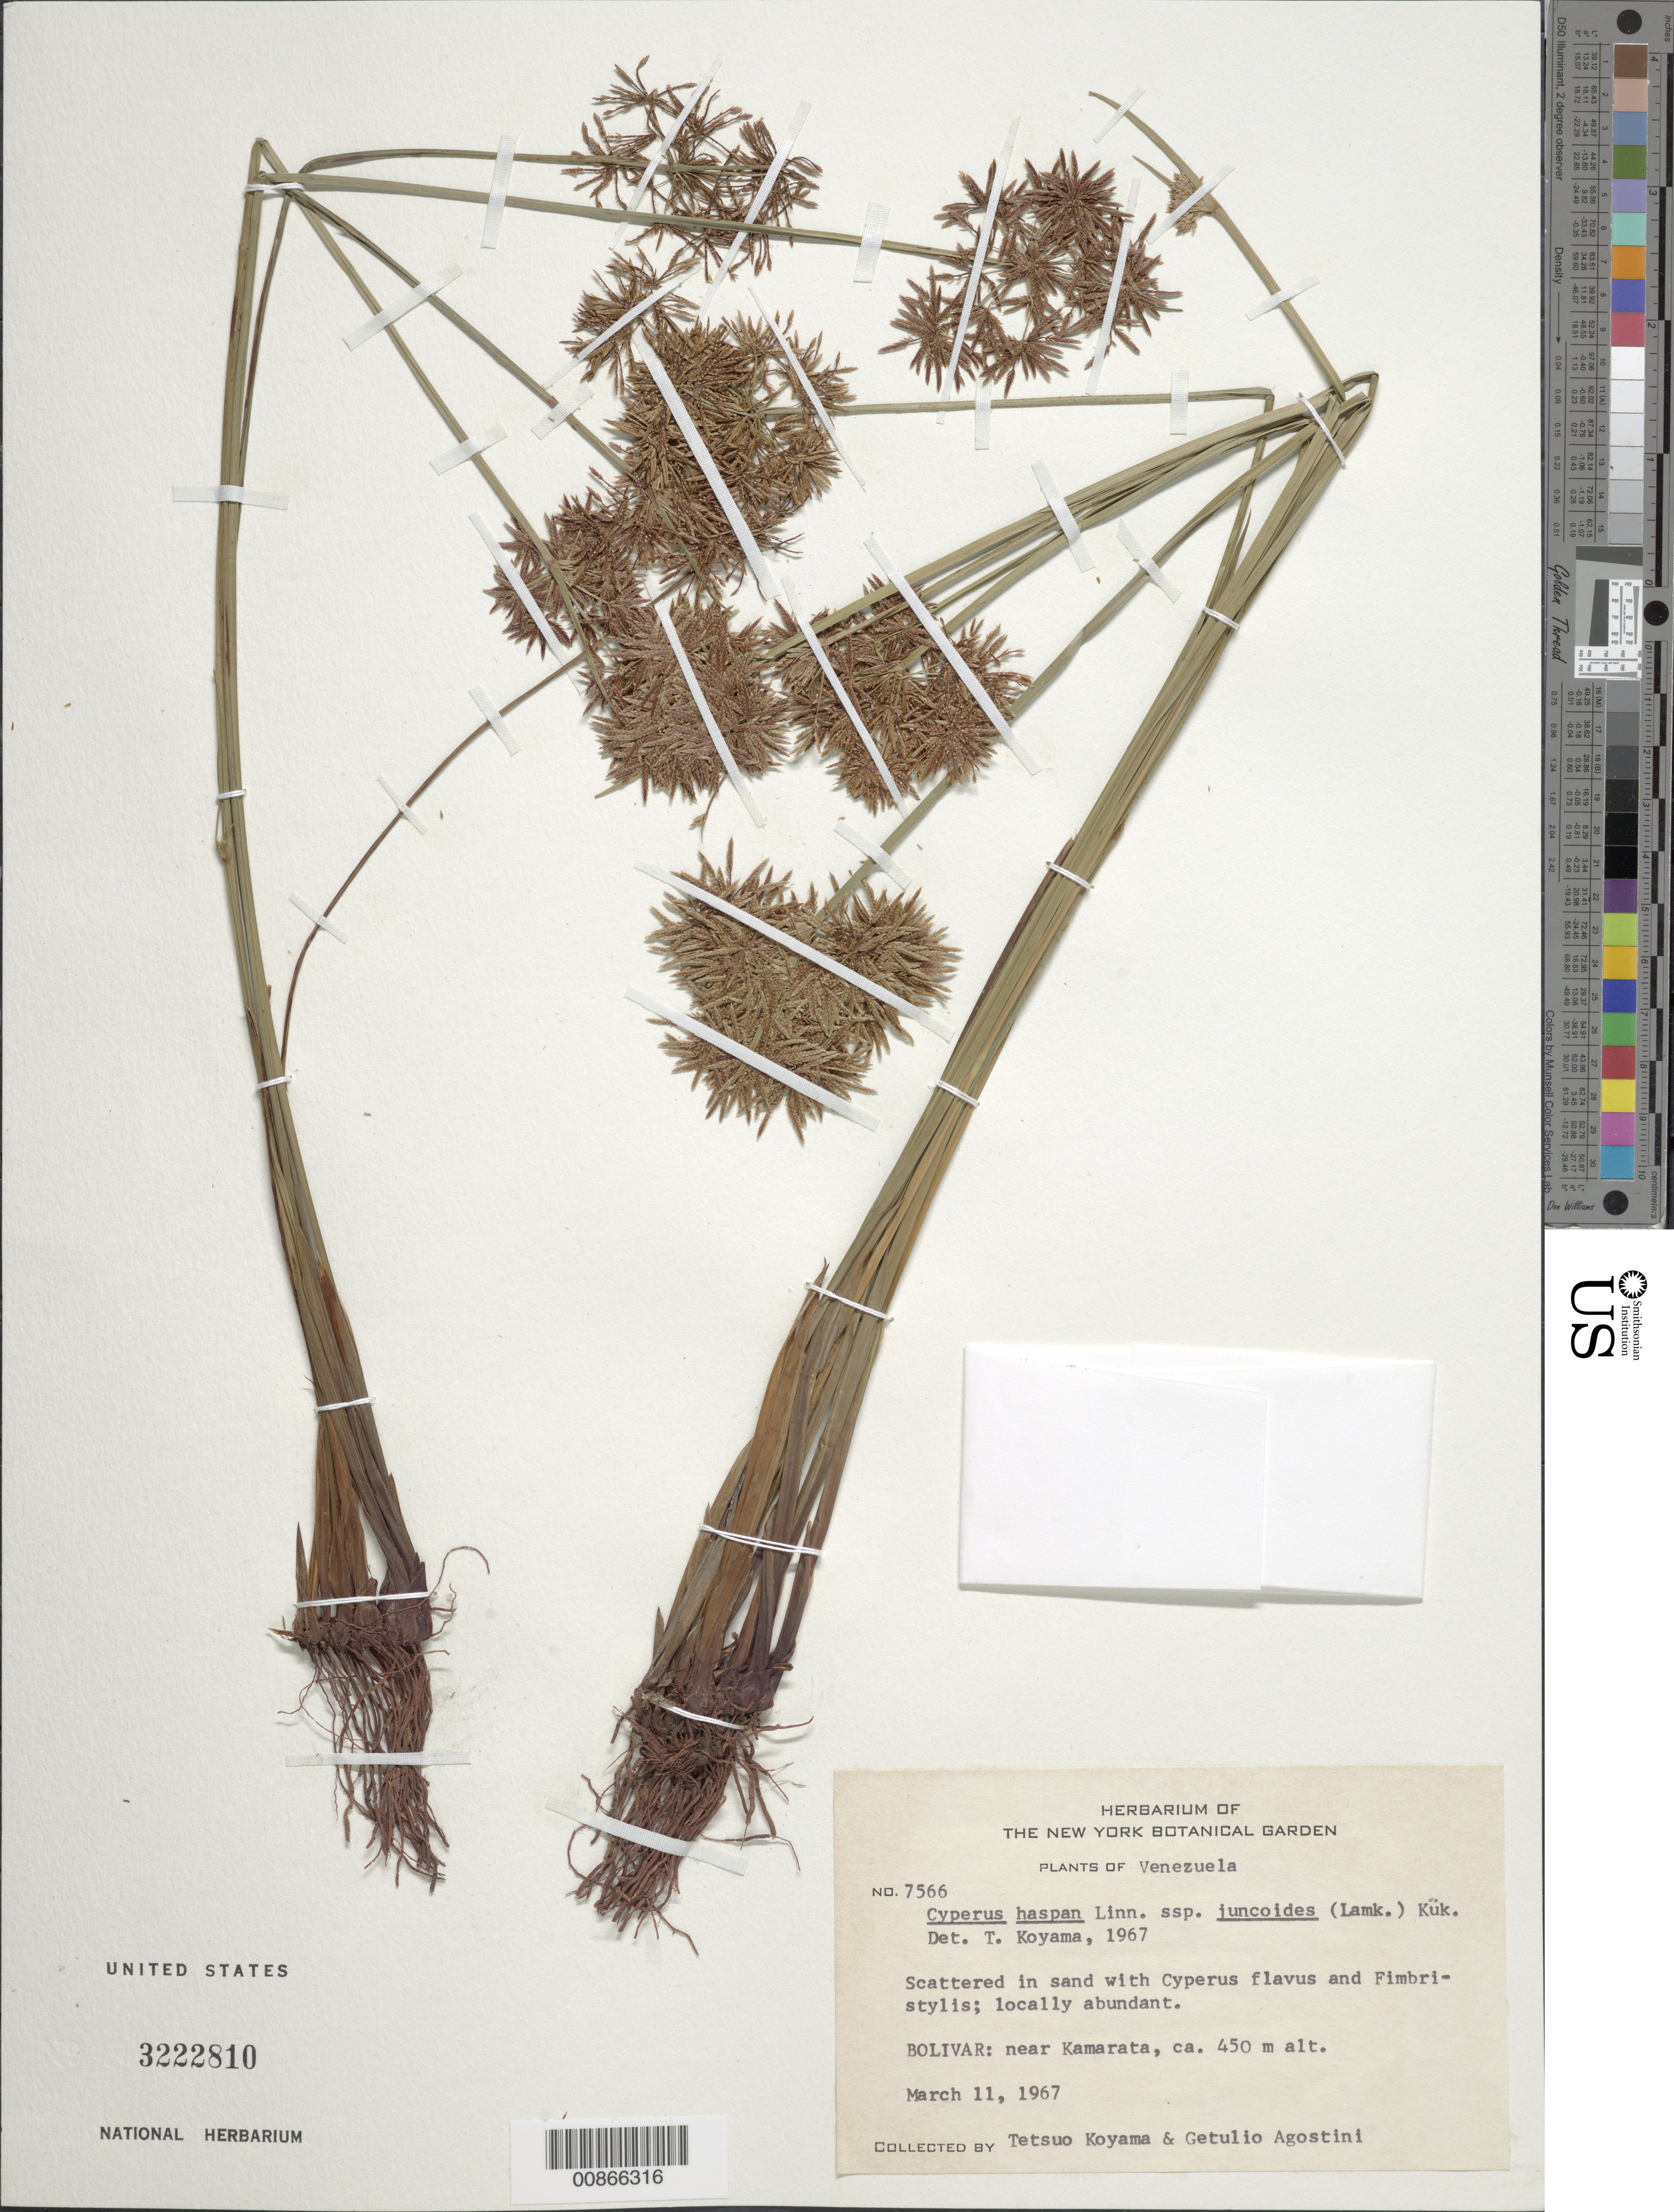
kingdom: Plantae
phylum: Tracheophyta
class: Liliopsida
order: Poales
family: Cyperaceae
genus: Cyperus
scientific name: Cyperus haspan subsp. juncoides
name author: (Lam.) Kük.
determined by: Koyama, Tetsuo M.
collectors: T. Koyama & G. Agostini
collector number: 7566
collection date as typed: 11-Mar-67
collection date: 1967-03-11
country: Venezuela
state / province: Bolívar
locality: La Gran Sabana, near Kamarata Mission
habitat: In sand with Cyperus flavus and Fimbristylis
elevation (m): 450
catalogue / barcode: US 3222810